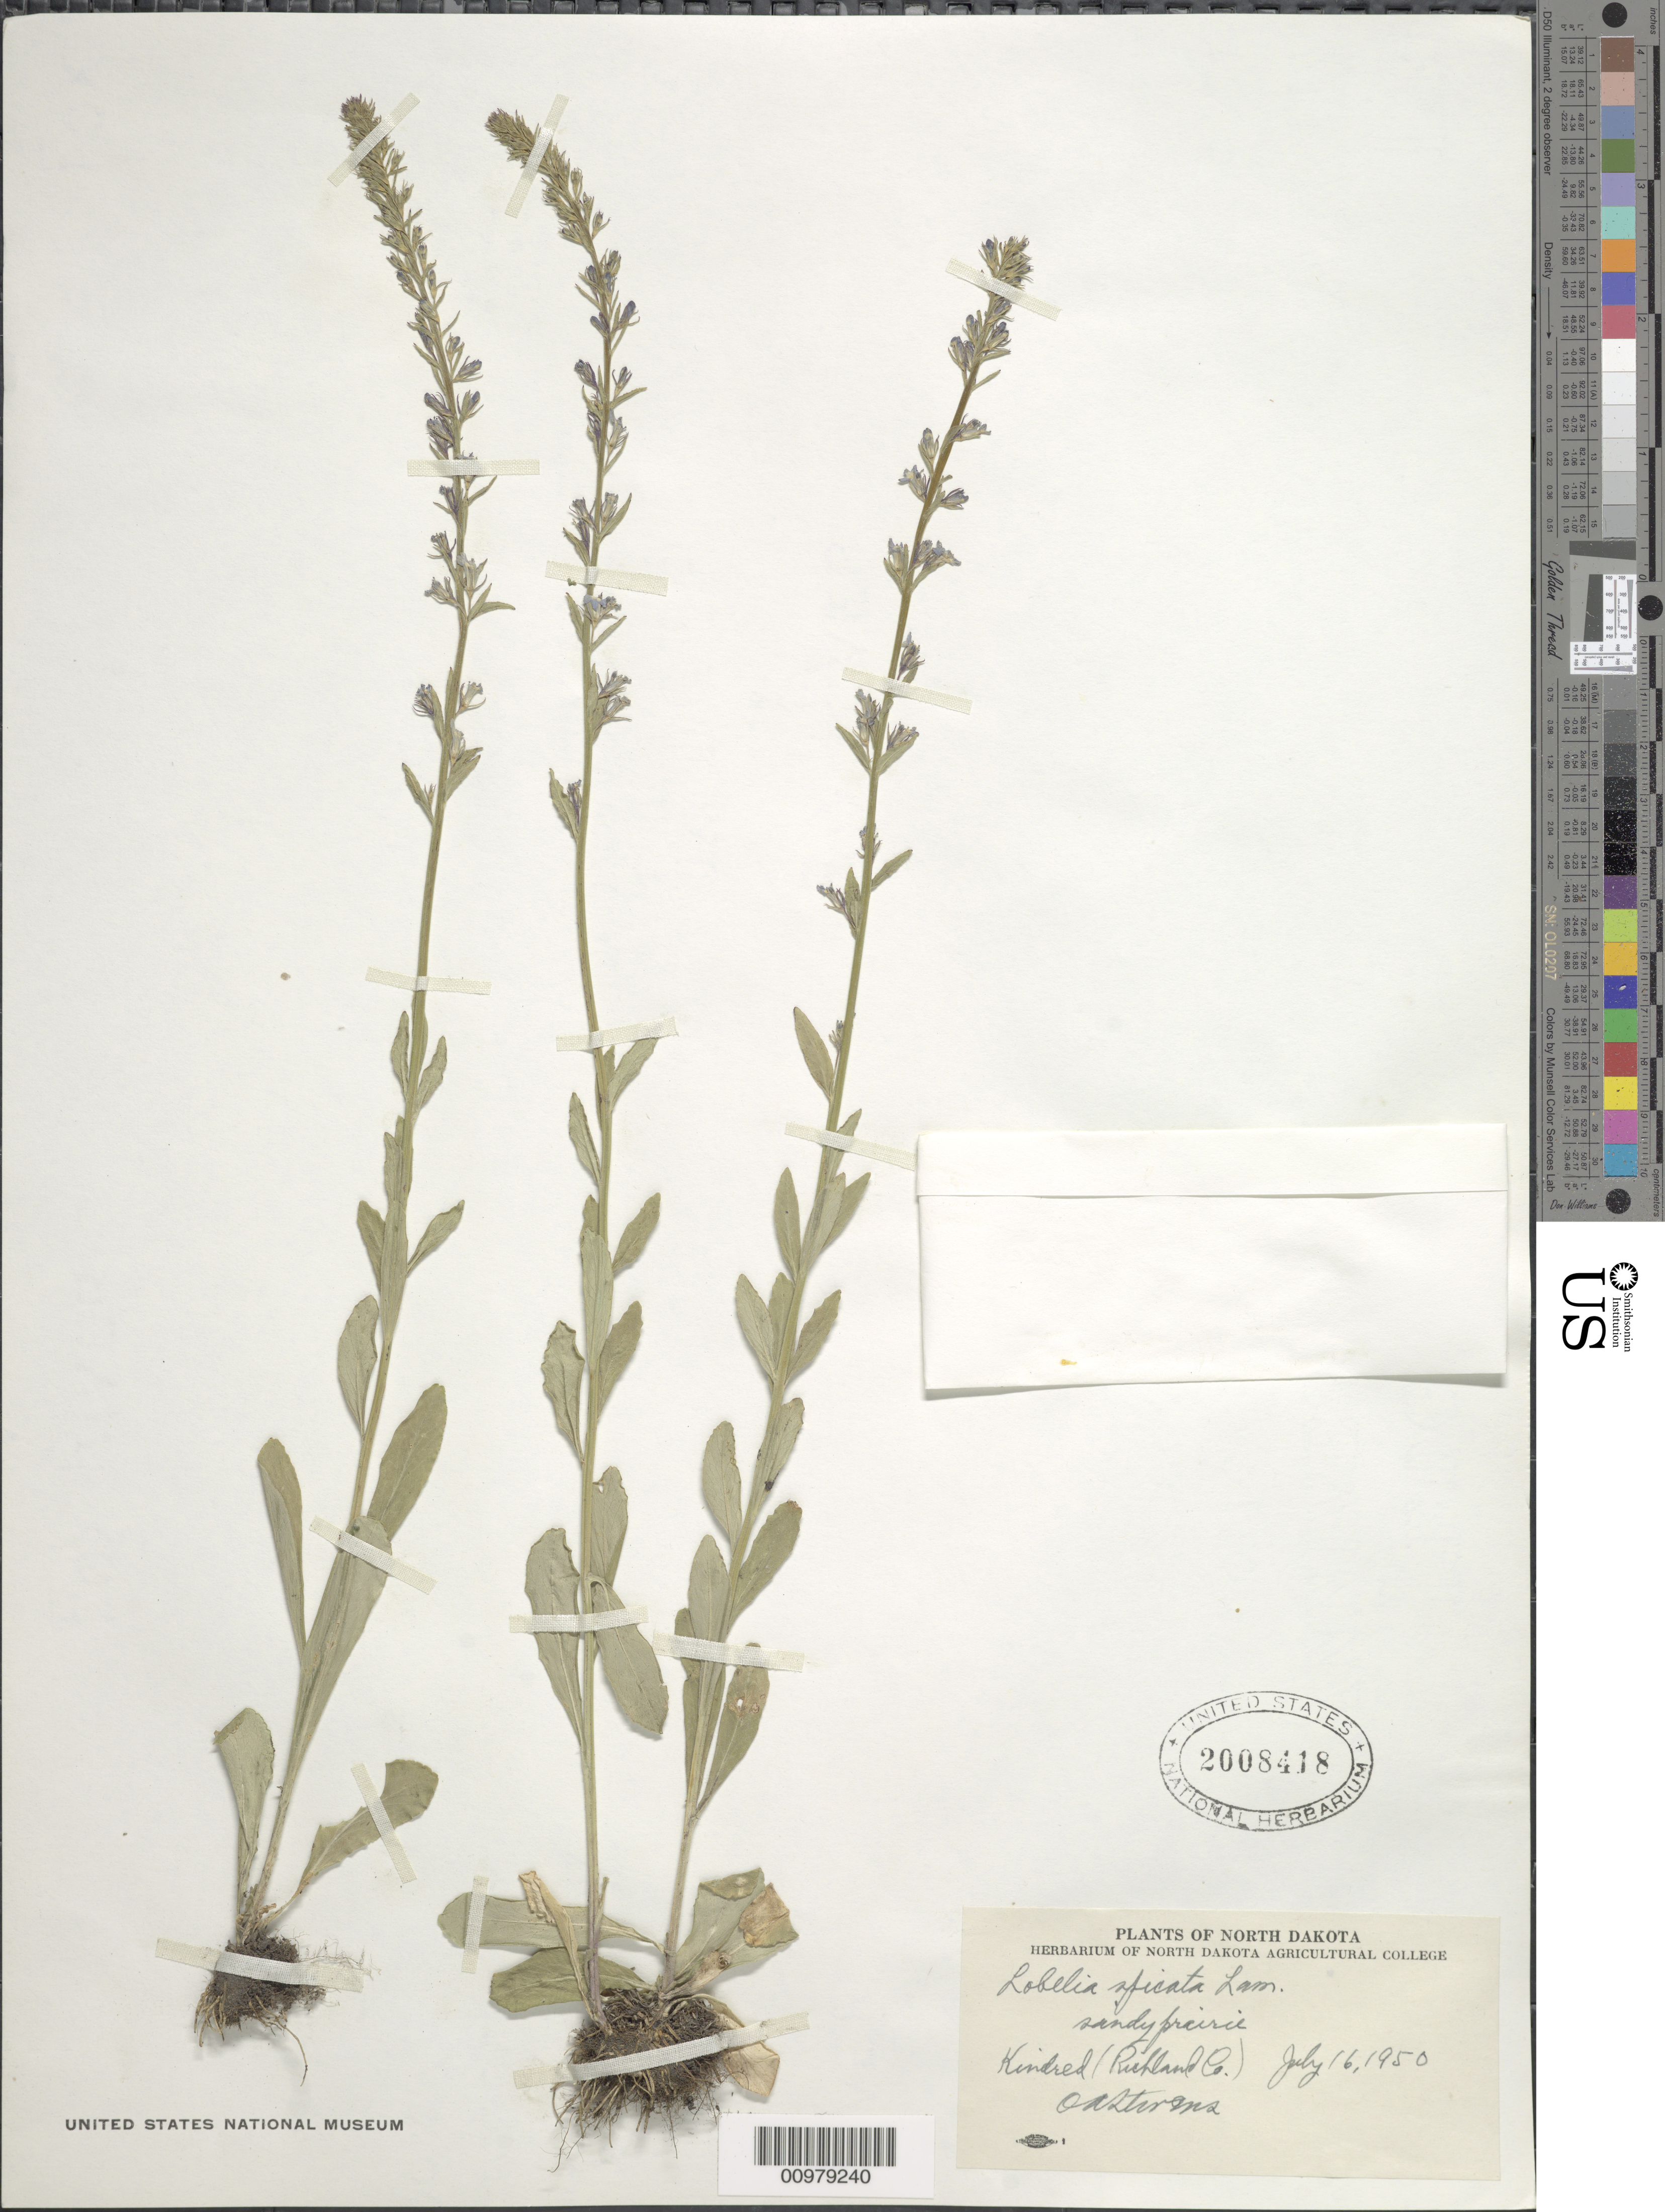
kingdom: Plantae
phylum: Tracheophyta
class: Magnoliopsida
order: Asterales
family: Campanulaceae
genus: Lobelia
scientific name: Lobelia spicata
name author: Lam.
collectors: O. Stevens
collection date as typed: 16 Jul 1950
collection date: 1950-07-16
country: United States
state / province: North Dakota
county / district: Kindred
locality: Richland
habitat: sandy prairie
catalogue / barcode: US 2008418